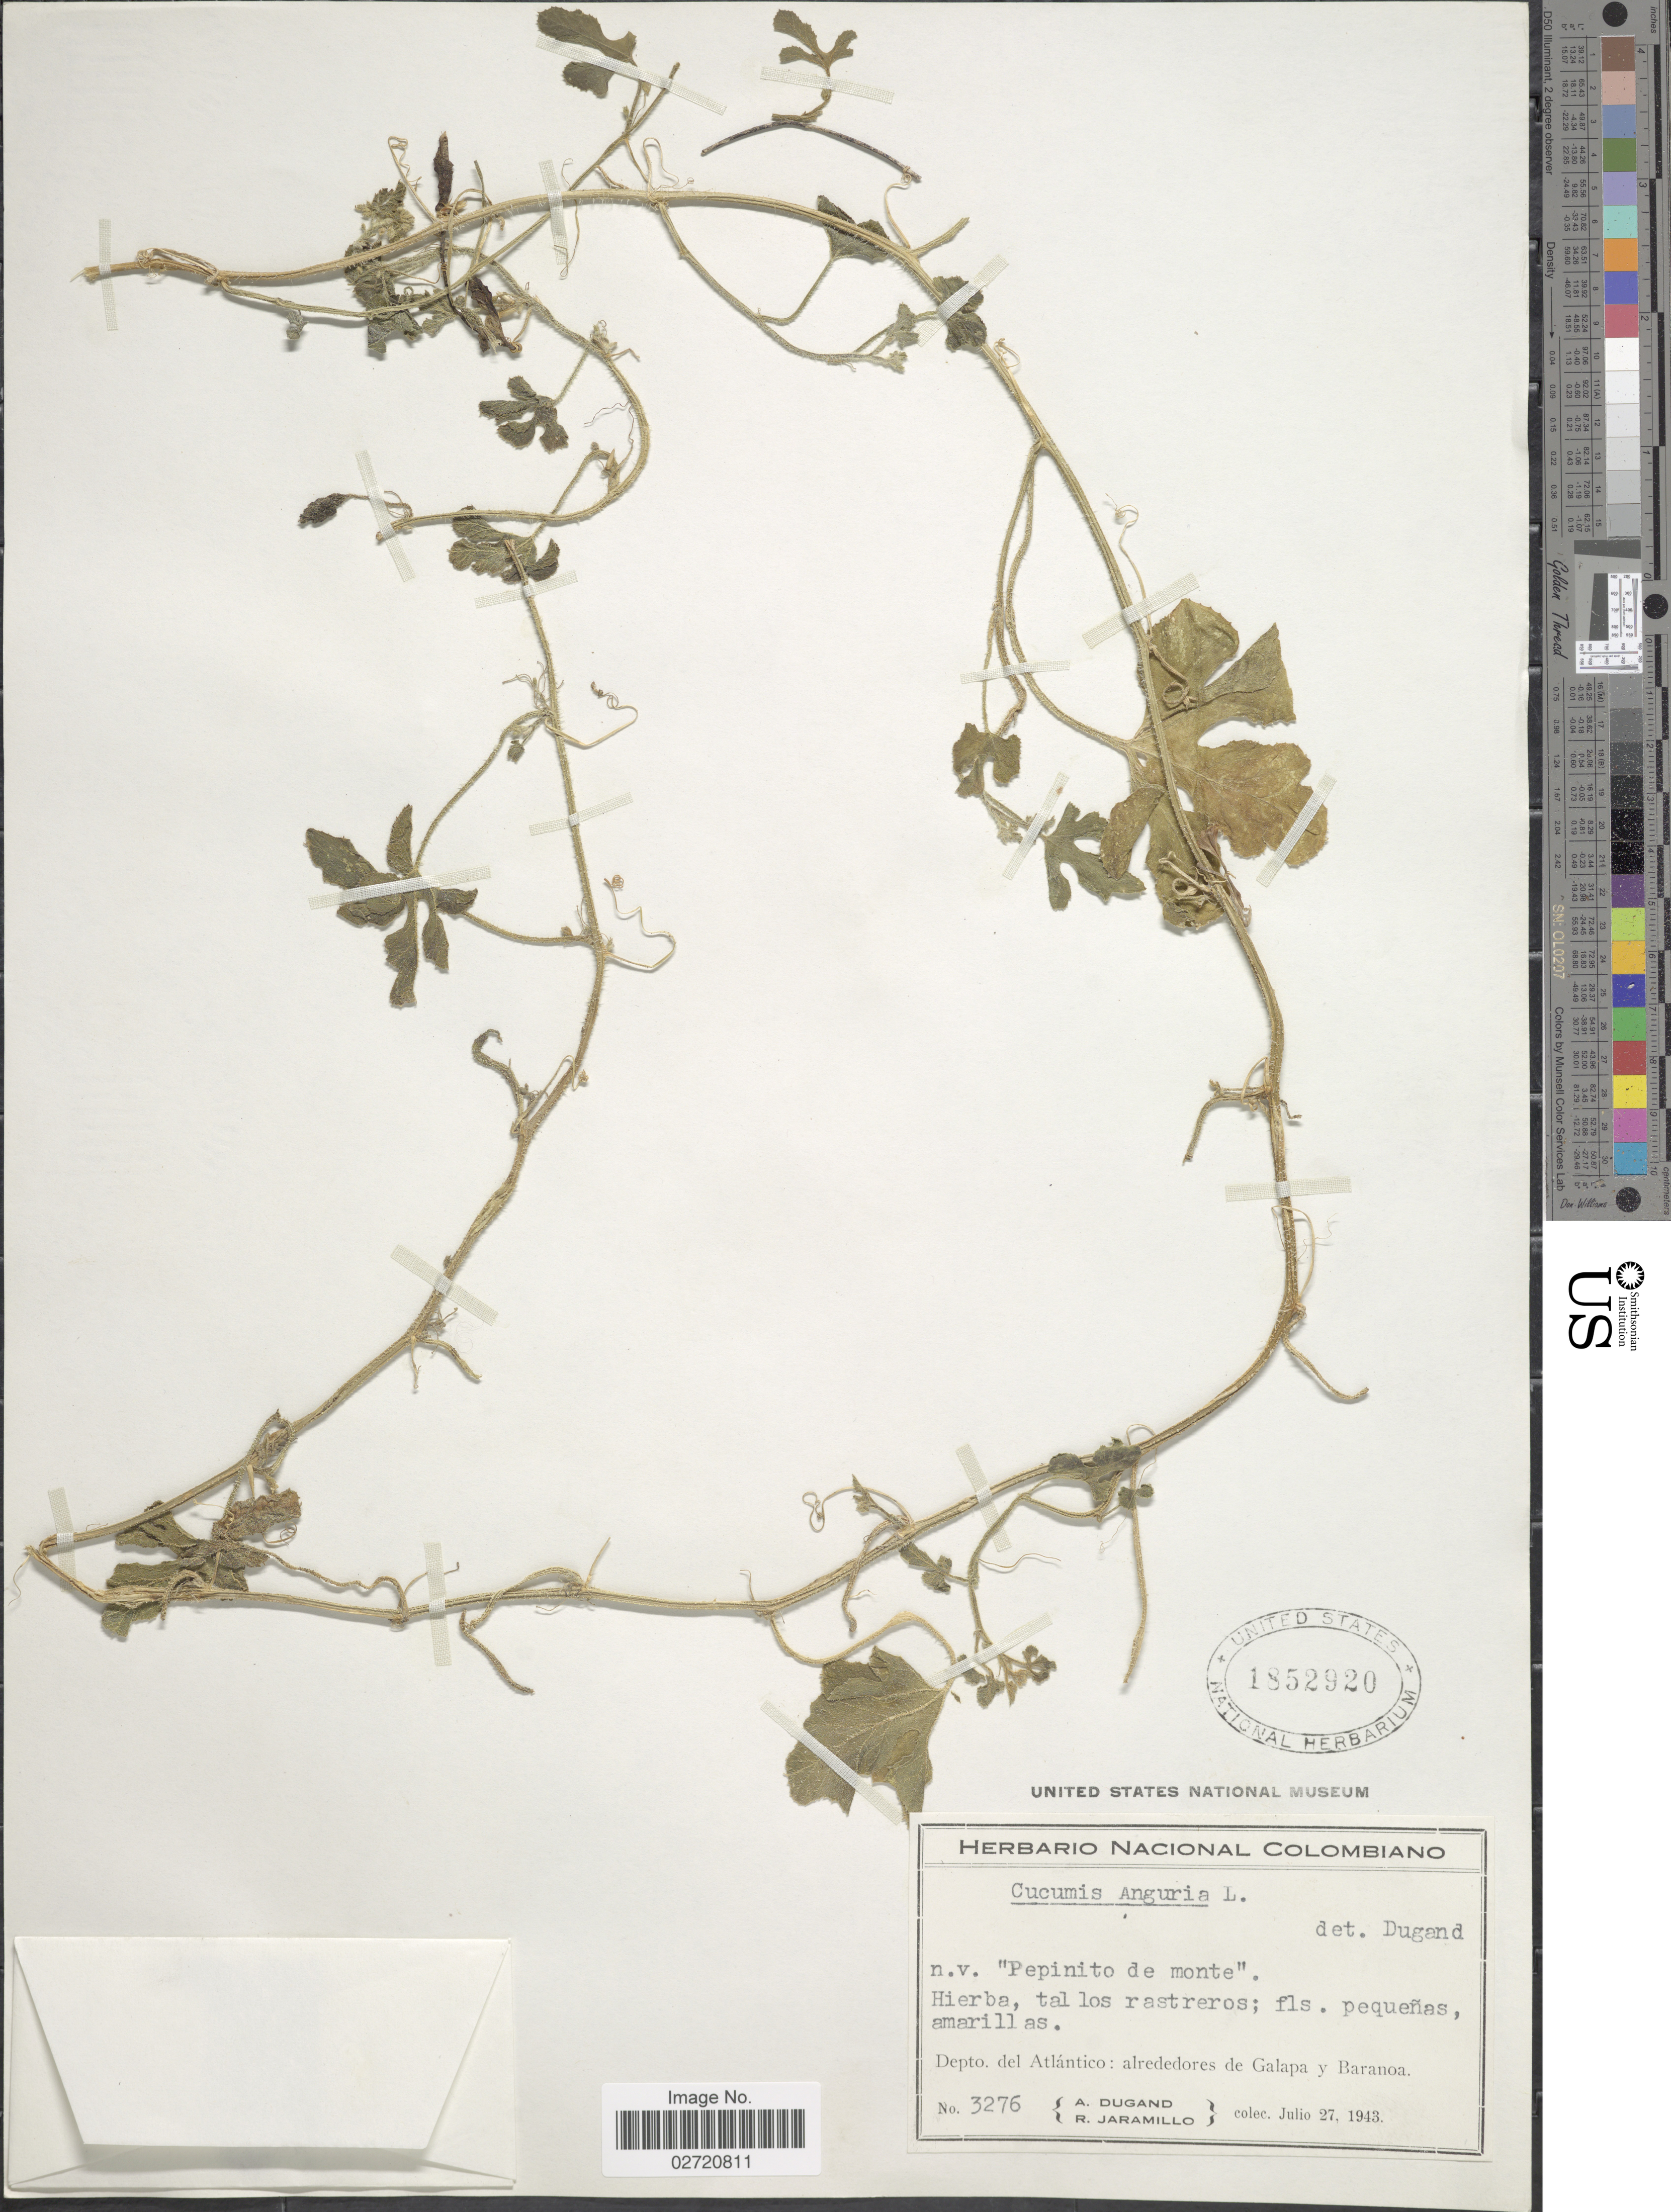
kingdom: Plantae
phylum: Tracheophyta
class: Magnoliopsida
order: Cucurbitales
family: Cucurbitaceae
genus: Cucumis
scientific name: Cucumis anguria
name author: L.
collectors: A. Dugand & R. Jaramillo M.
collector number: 3276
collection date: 1943-07-27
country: Colombia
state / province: Atlántico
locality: Depto. del Atlantico: alrededores de Galapa y Baranoa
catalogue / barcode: US 1852920